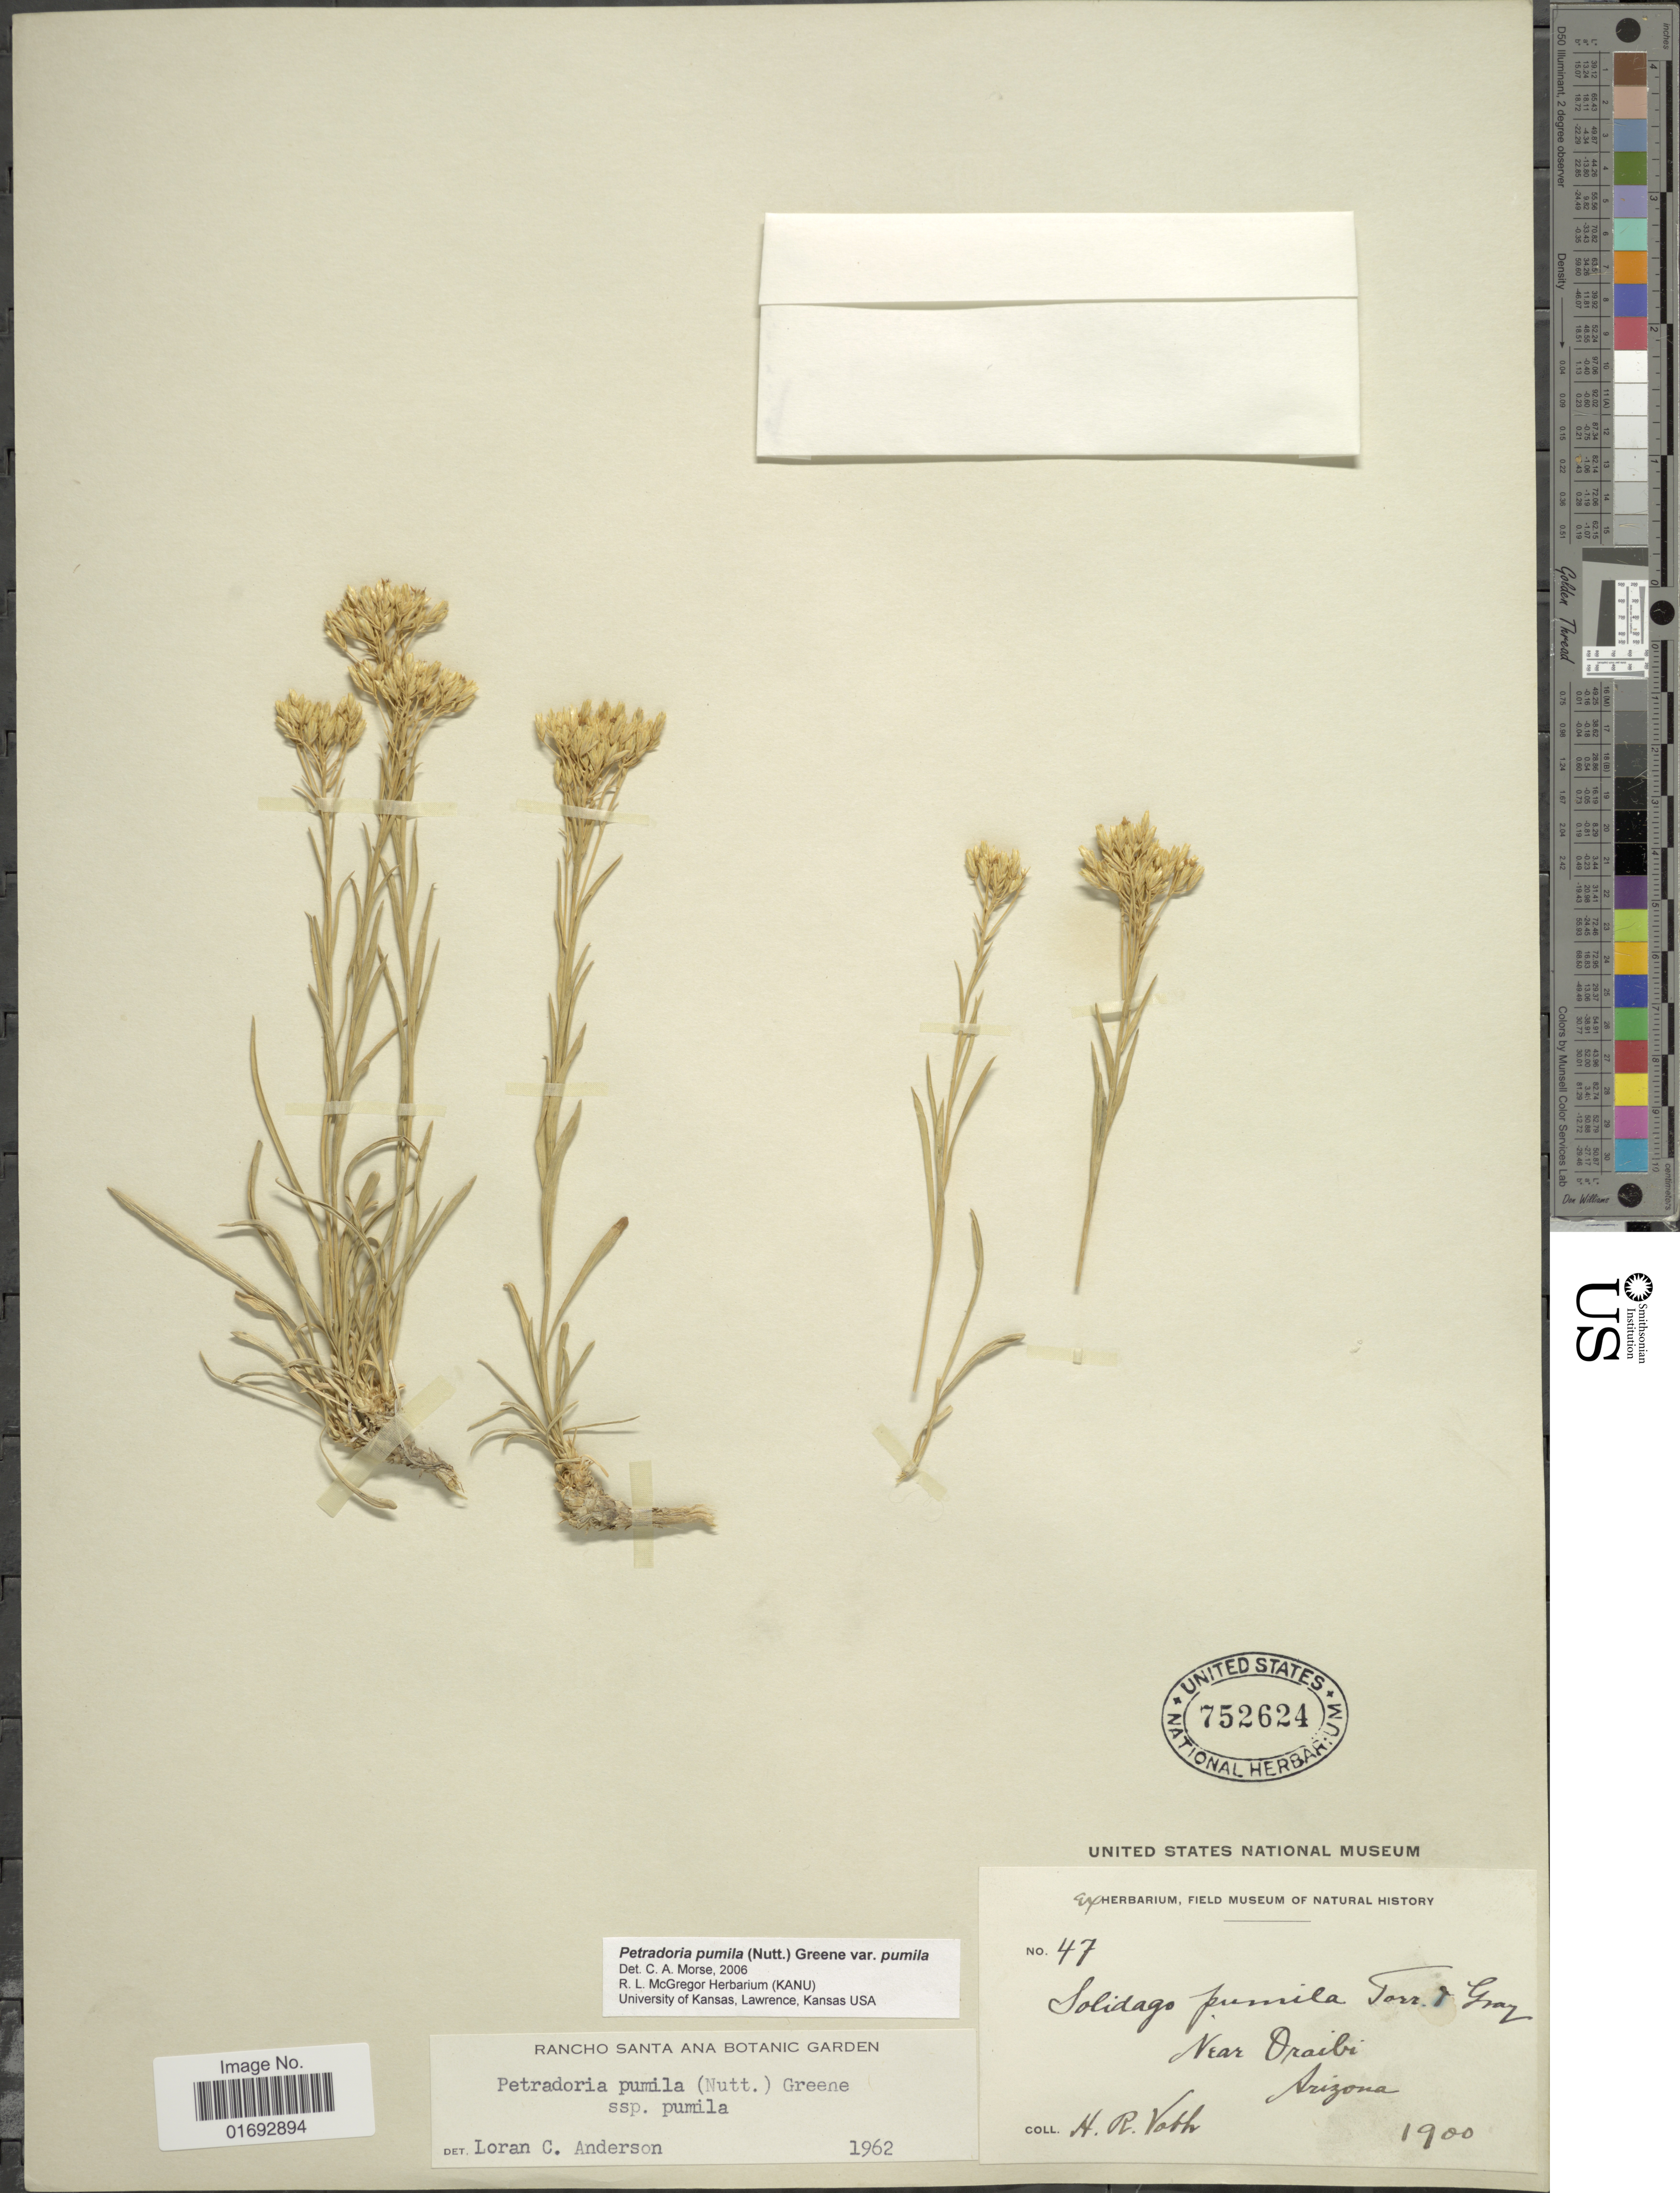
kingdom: Plantae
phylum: Tracheophyta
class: Magnoliopsida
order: Asterales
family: Asteraceae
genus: Petradoria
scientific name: Petradoria pumila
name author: (Nutt.) Greene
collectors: H. Voth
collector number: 47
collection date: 1900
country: United States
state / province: Arizona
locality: Near Oraibi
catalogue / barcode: US 752624